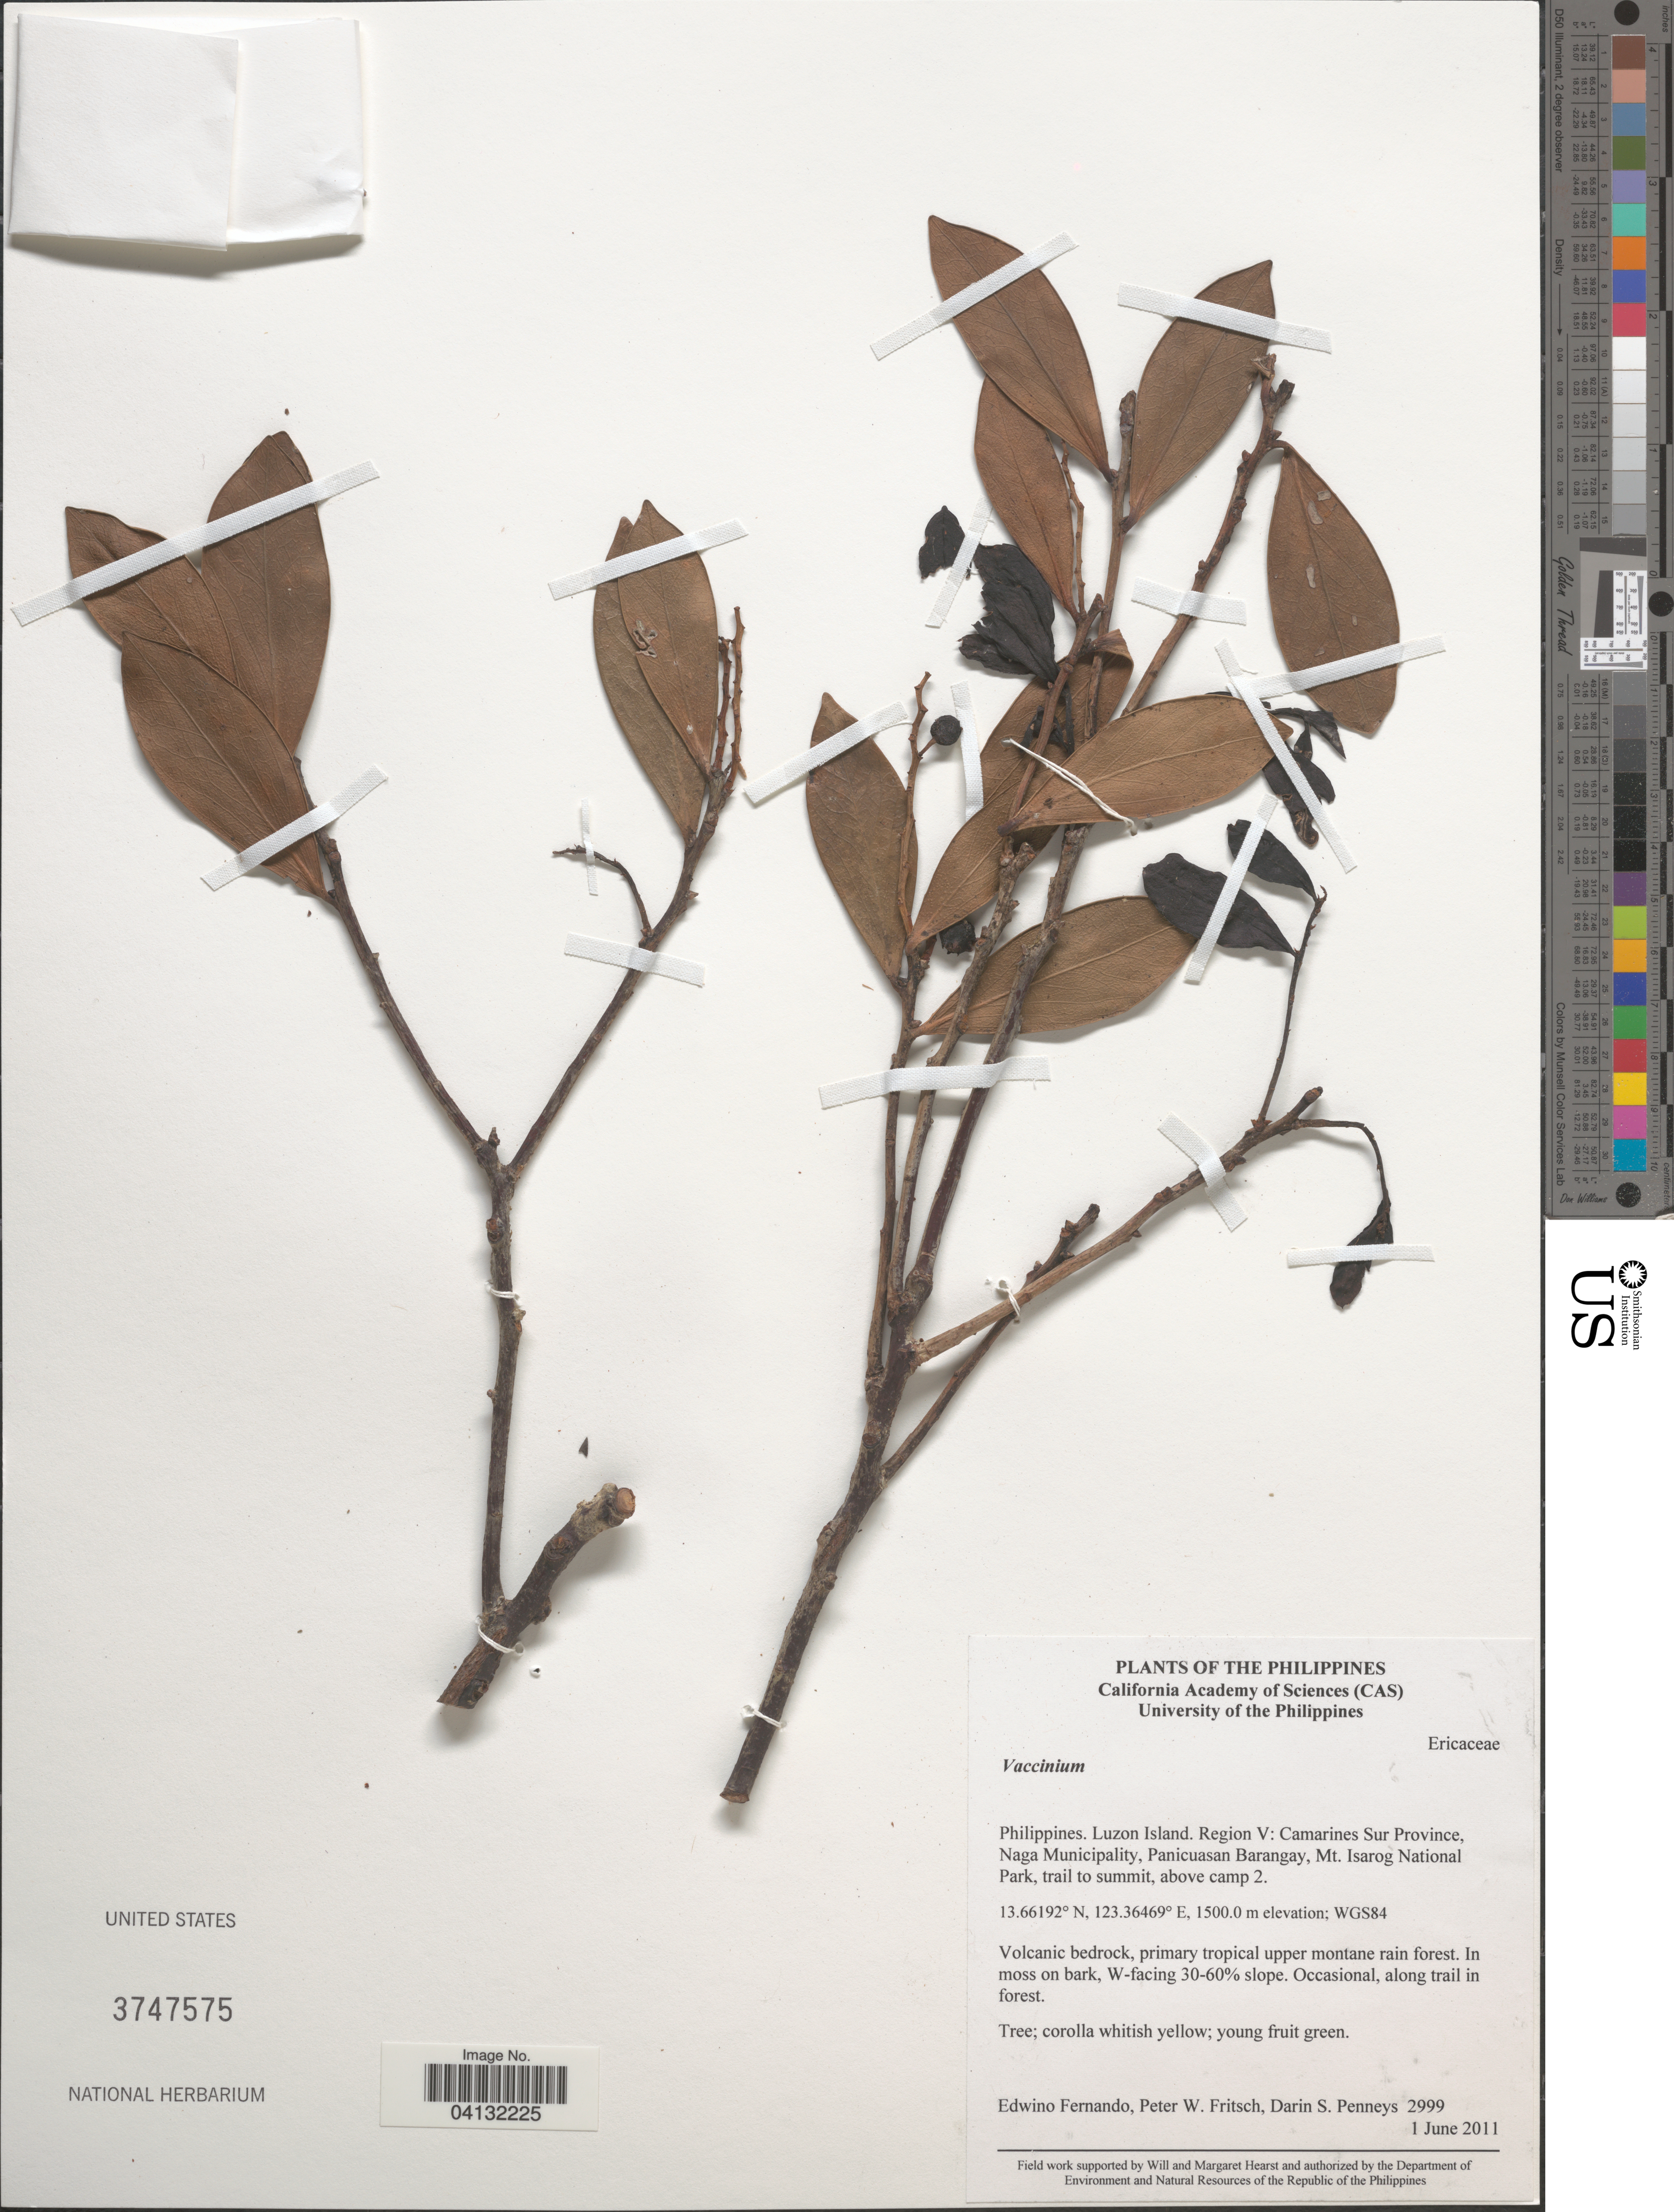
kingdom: Plantae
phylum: Tracheophyta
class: Magnoliopsida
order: Ericales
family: Ericaceae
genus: Vaccinium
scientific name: Vaccinium jagori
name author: Warb.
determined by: Tamayo, Maverick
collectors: E. S. Fernando, P. W. Fritsch & D. S. Penneys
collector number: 2999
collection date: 2011-06-01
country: Philippines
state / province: Bicol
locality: Luzon Island. Region V: Camarines Sur Province, Naga Municipality, Panicuasan Barangay, Mt. Isarog National Park, trail to summit, above camp 2. WGS84. W-facing 30-60% slope.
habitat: Volcanic bedrock, primary tropical upper montane rain forest. In moss on bark, W-facing 30-60% slope. Occasional, along trail in forest.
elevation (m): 1500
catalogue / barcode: US 3747575